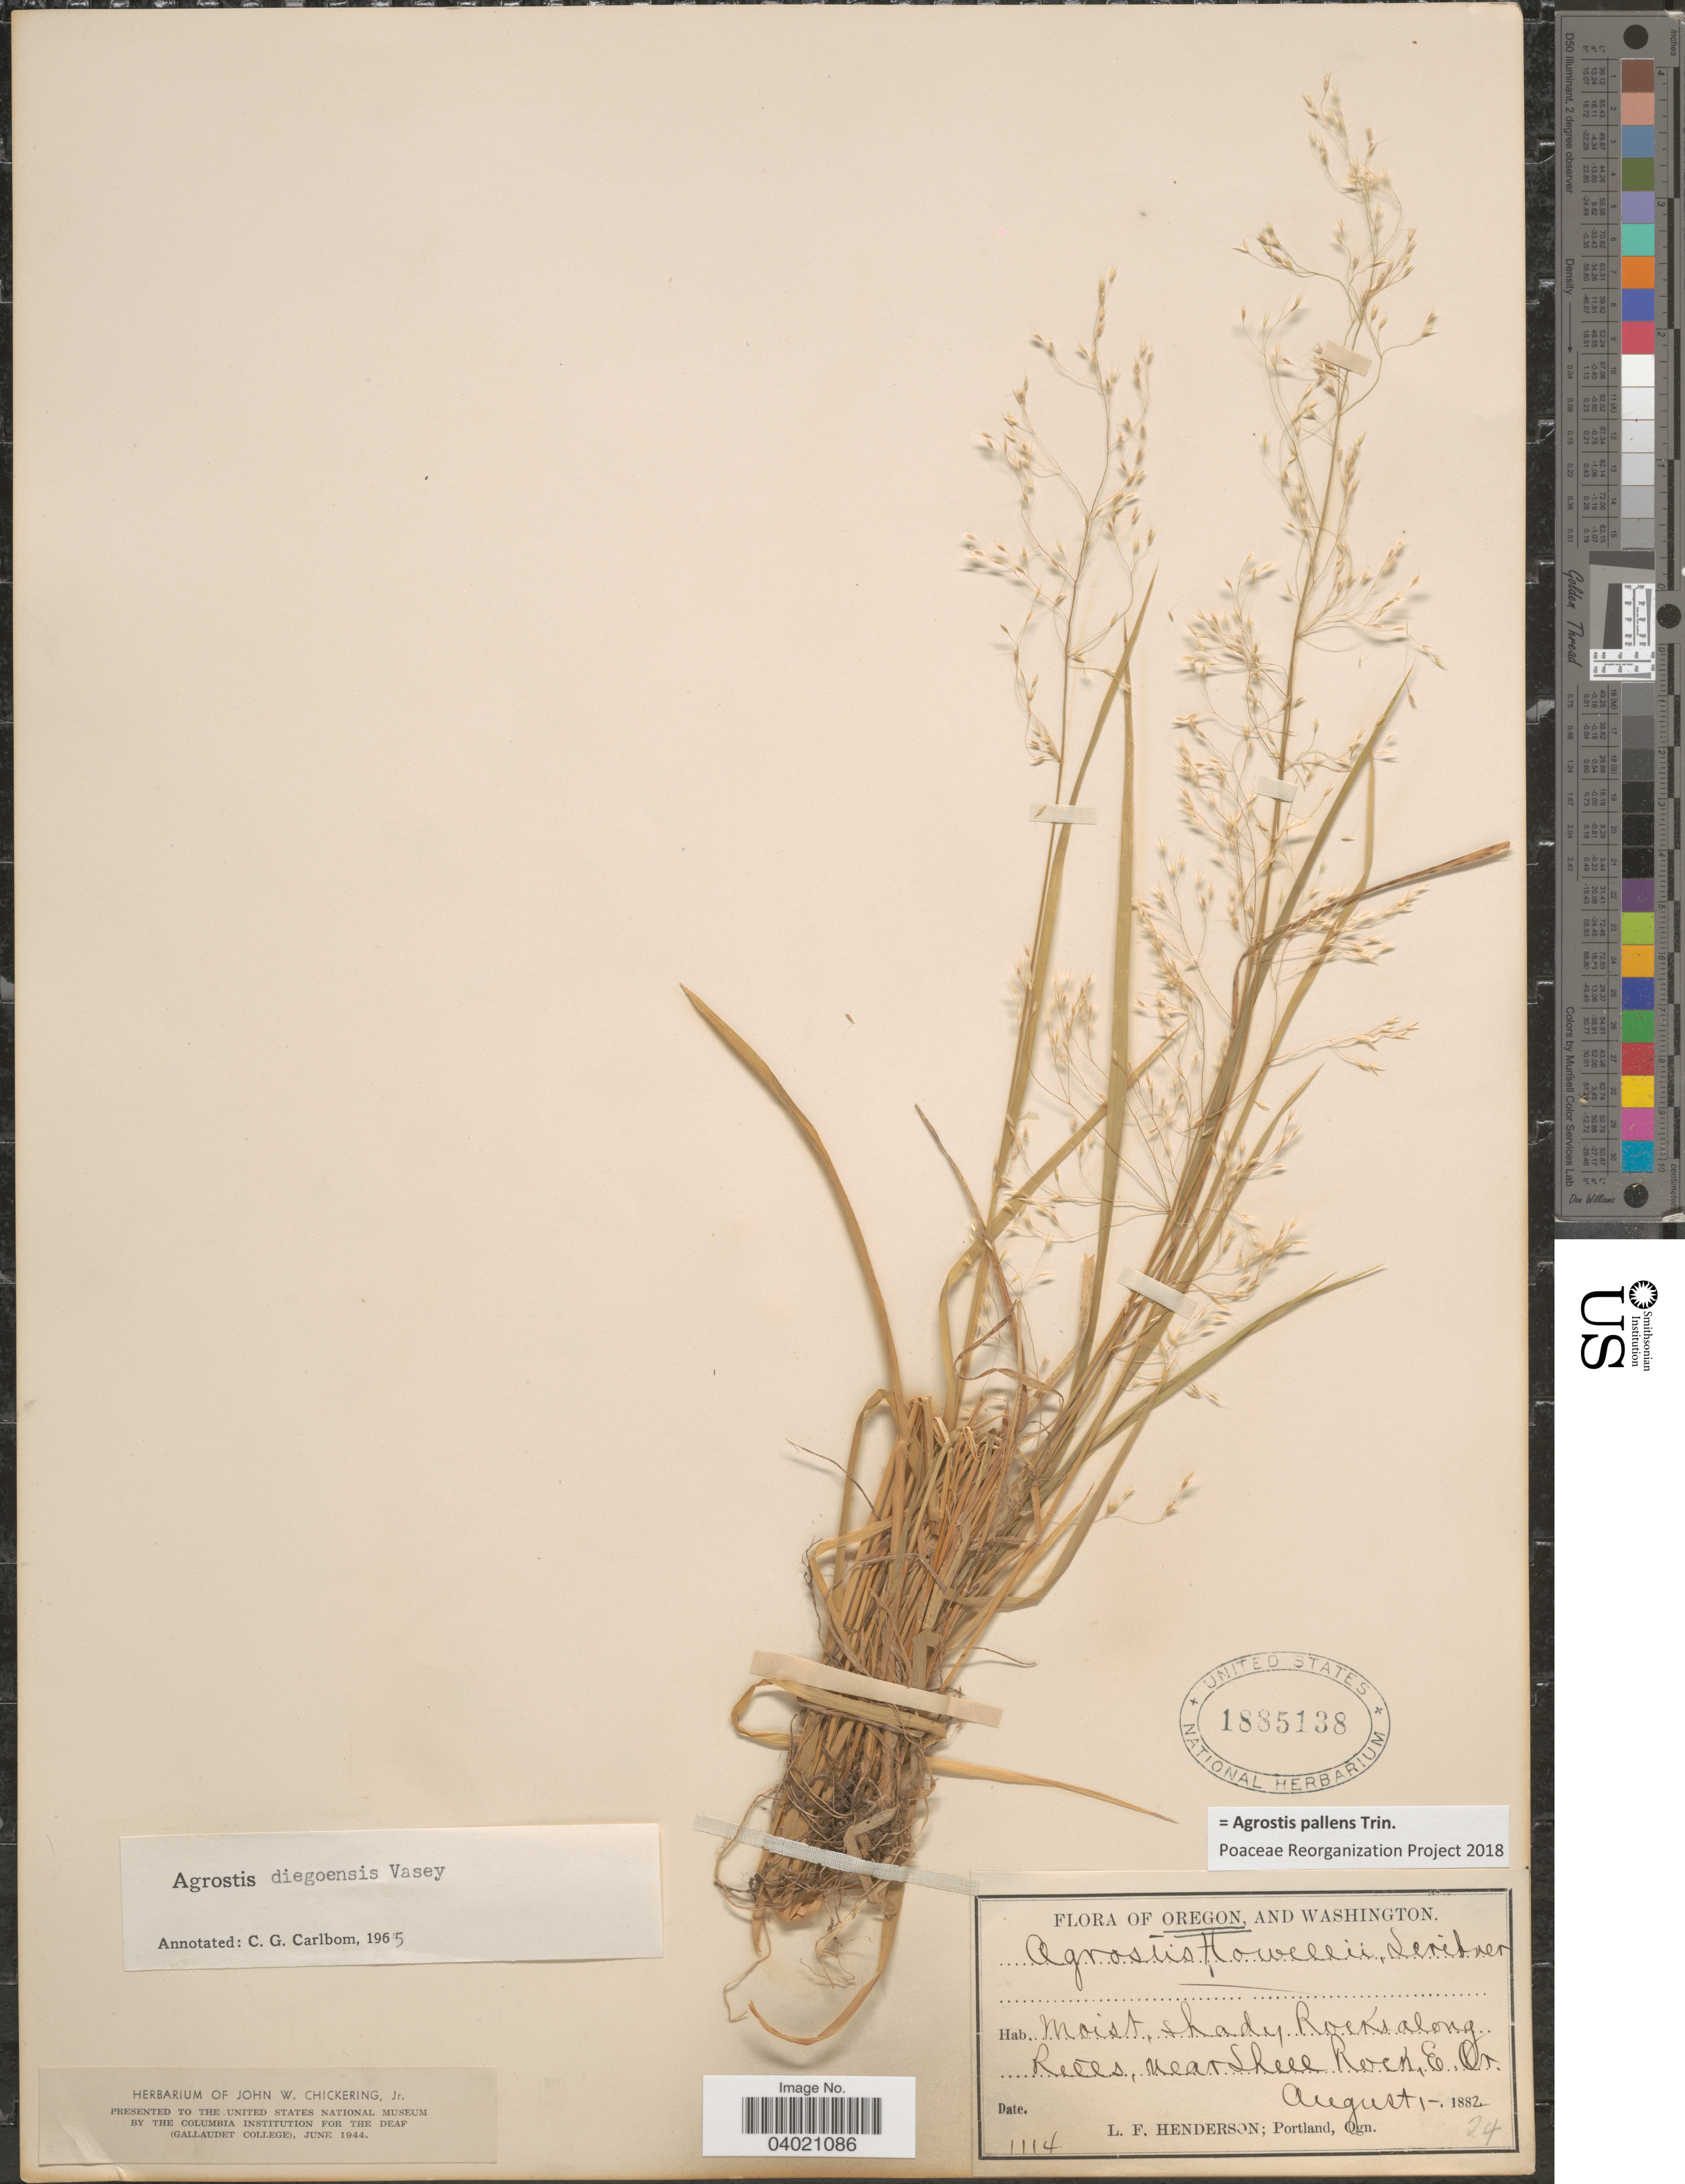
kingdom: Plantae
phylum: Tracheophyta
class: Liliopsida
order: Poales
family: Poaceae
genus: Agrostis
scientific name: Agrostis pallens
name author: Trin.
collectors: L. Henderson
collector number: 1114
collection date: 1882-08-01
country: United States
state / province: Oregon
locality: Moist, shady rocks along rills, near Shell Rock, E. Or.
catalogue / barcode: US 1885138